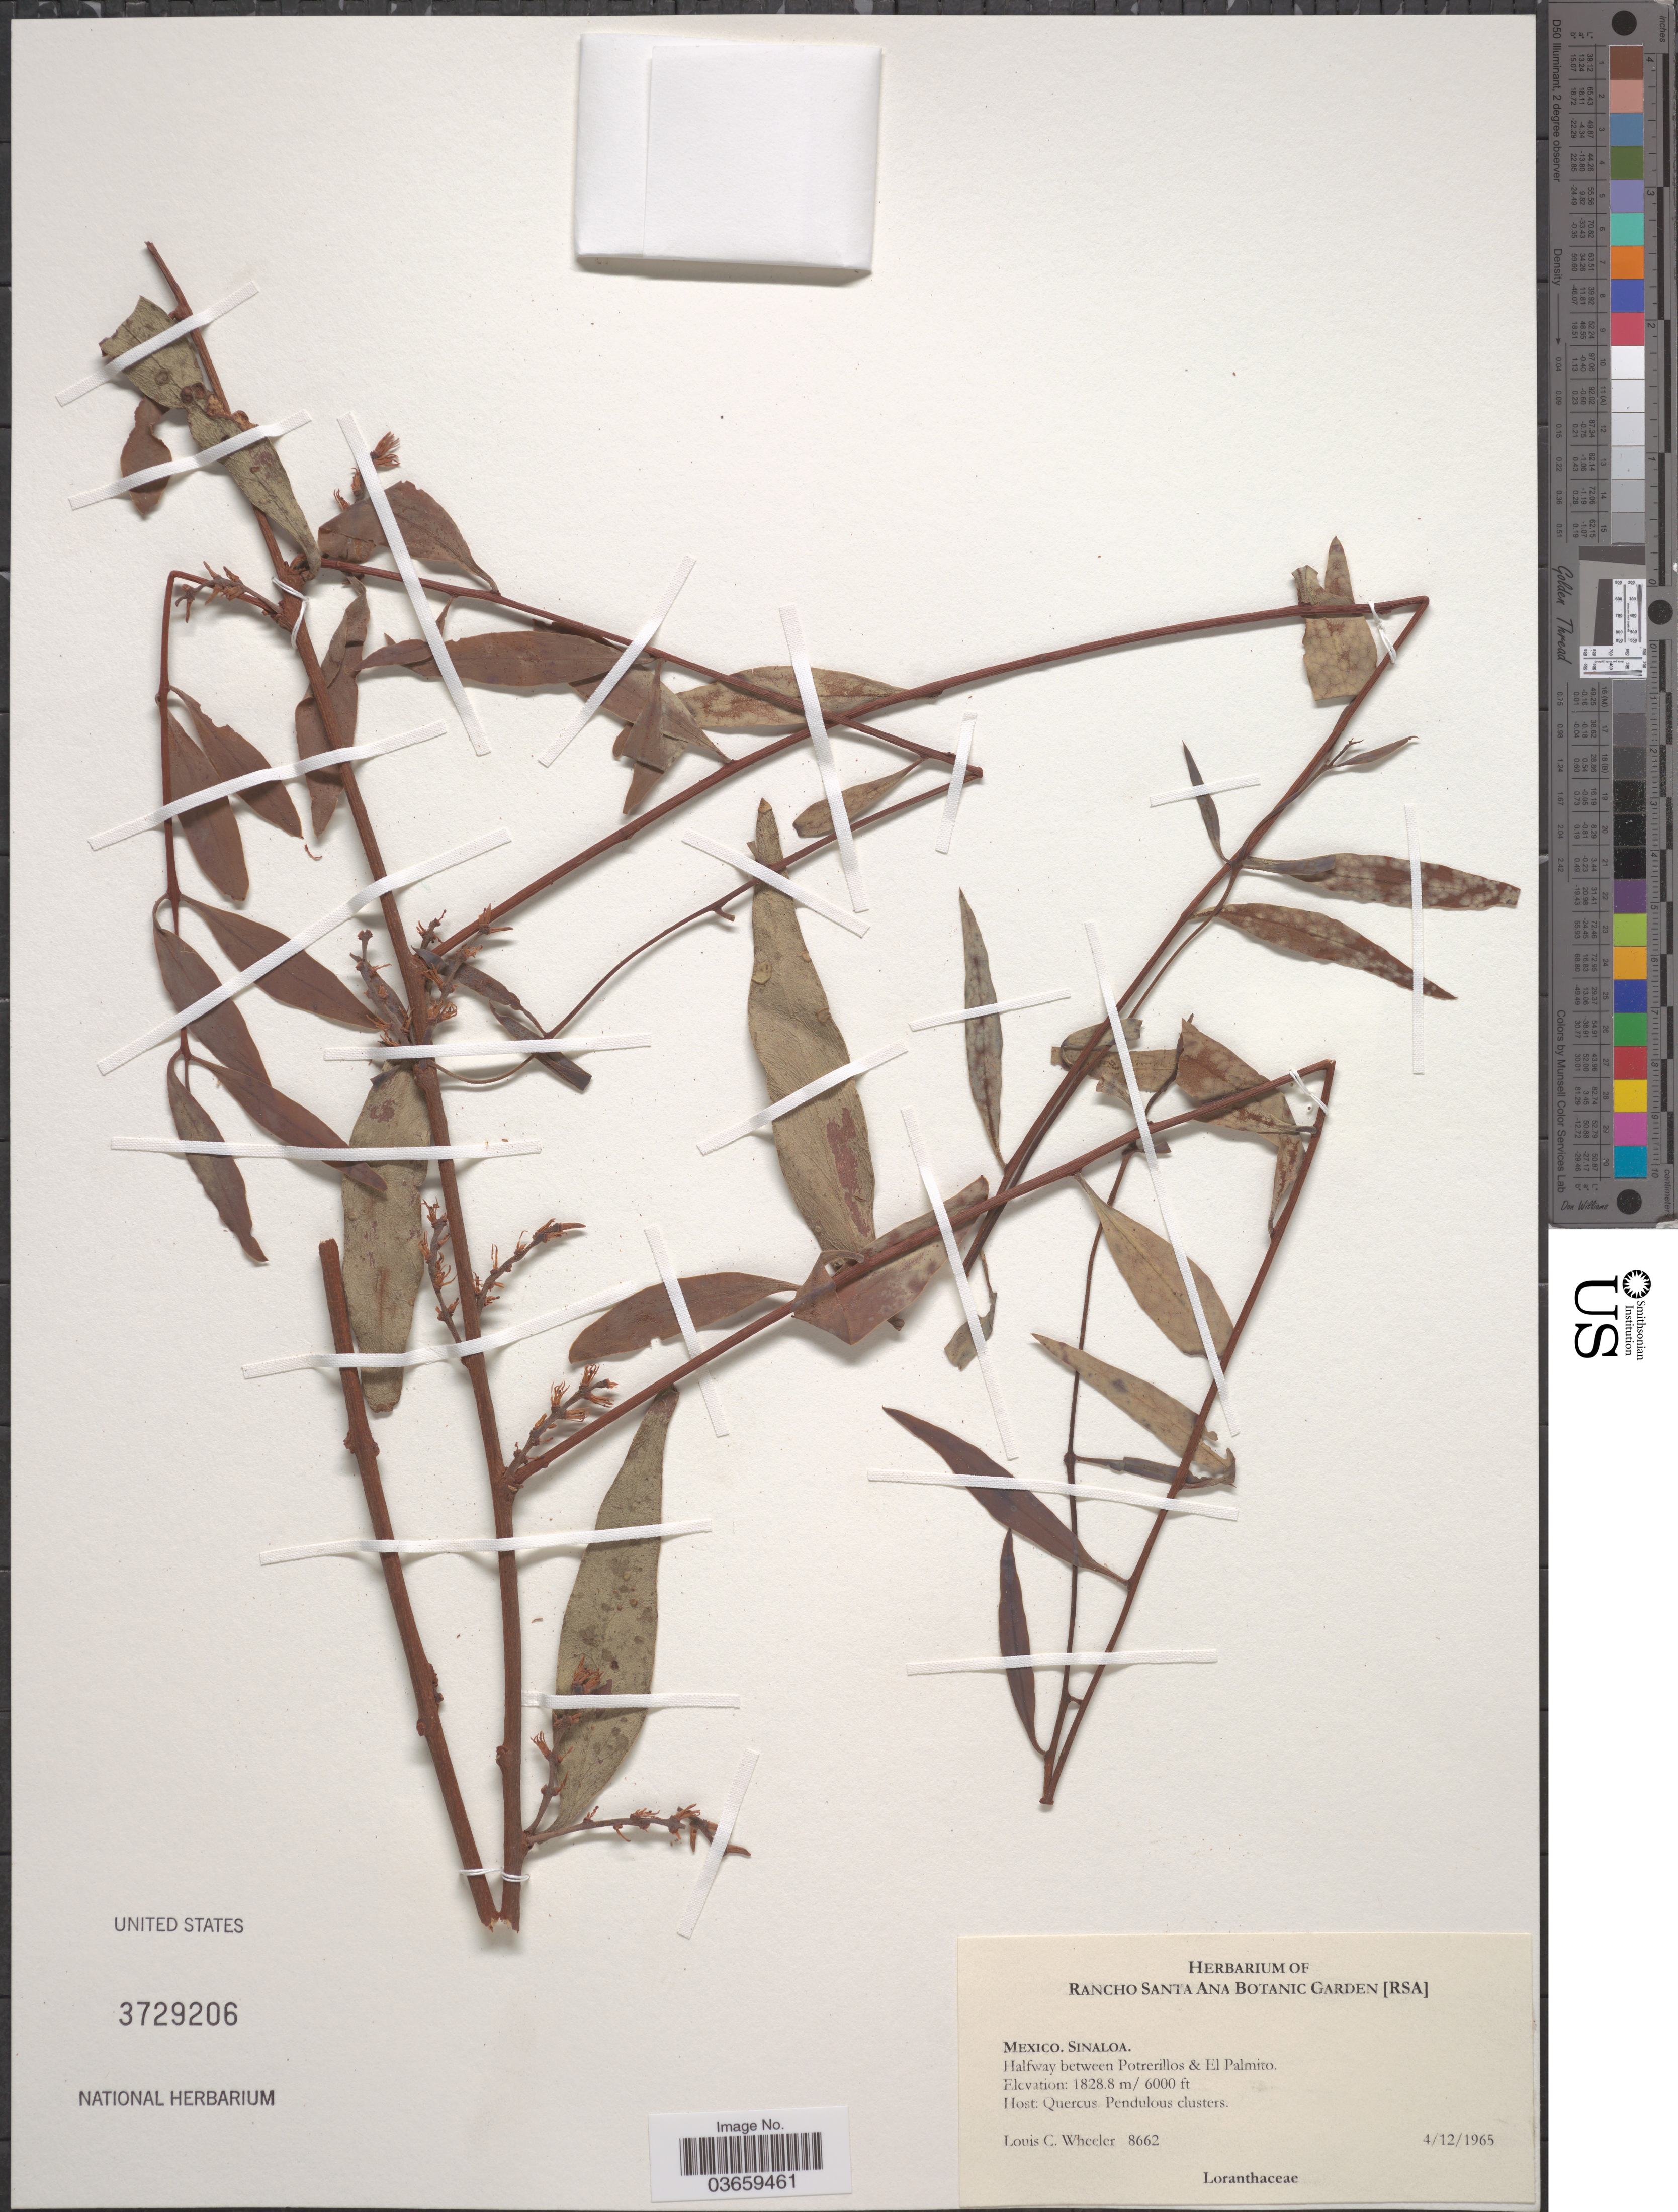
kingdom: Plantae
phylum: Tracheophyta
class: Magnoliopsida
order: Santalales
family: Loranthaceae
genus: Cladocolea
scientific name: Cladocolea mcvaughii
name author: Kuijt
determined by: Caraballo-Ortiz, Marcos A., (MISS), University of Mississippi (UNITED STATES)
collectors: L. C. Wheeler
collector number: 8662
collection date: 1965-12-04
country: Mexico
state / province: Sinaloa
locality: Halfway between Potrerillos & El Palmito.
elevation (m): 1829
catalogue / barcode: US 3729206